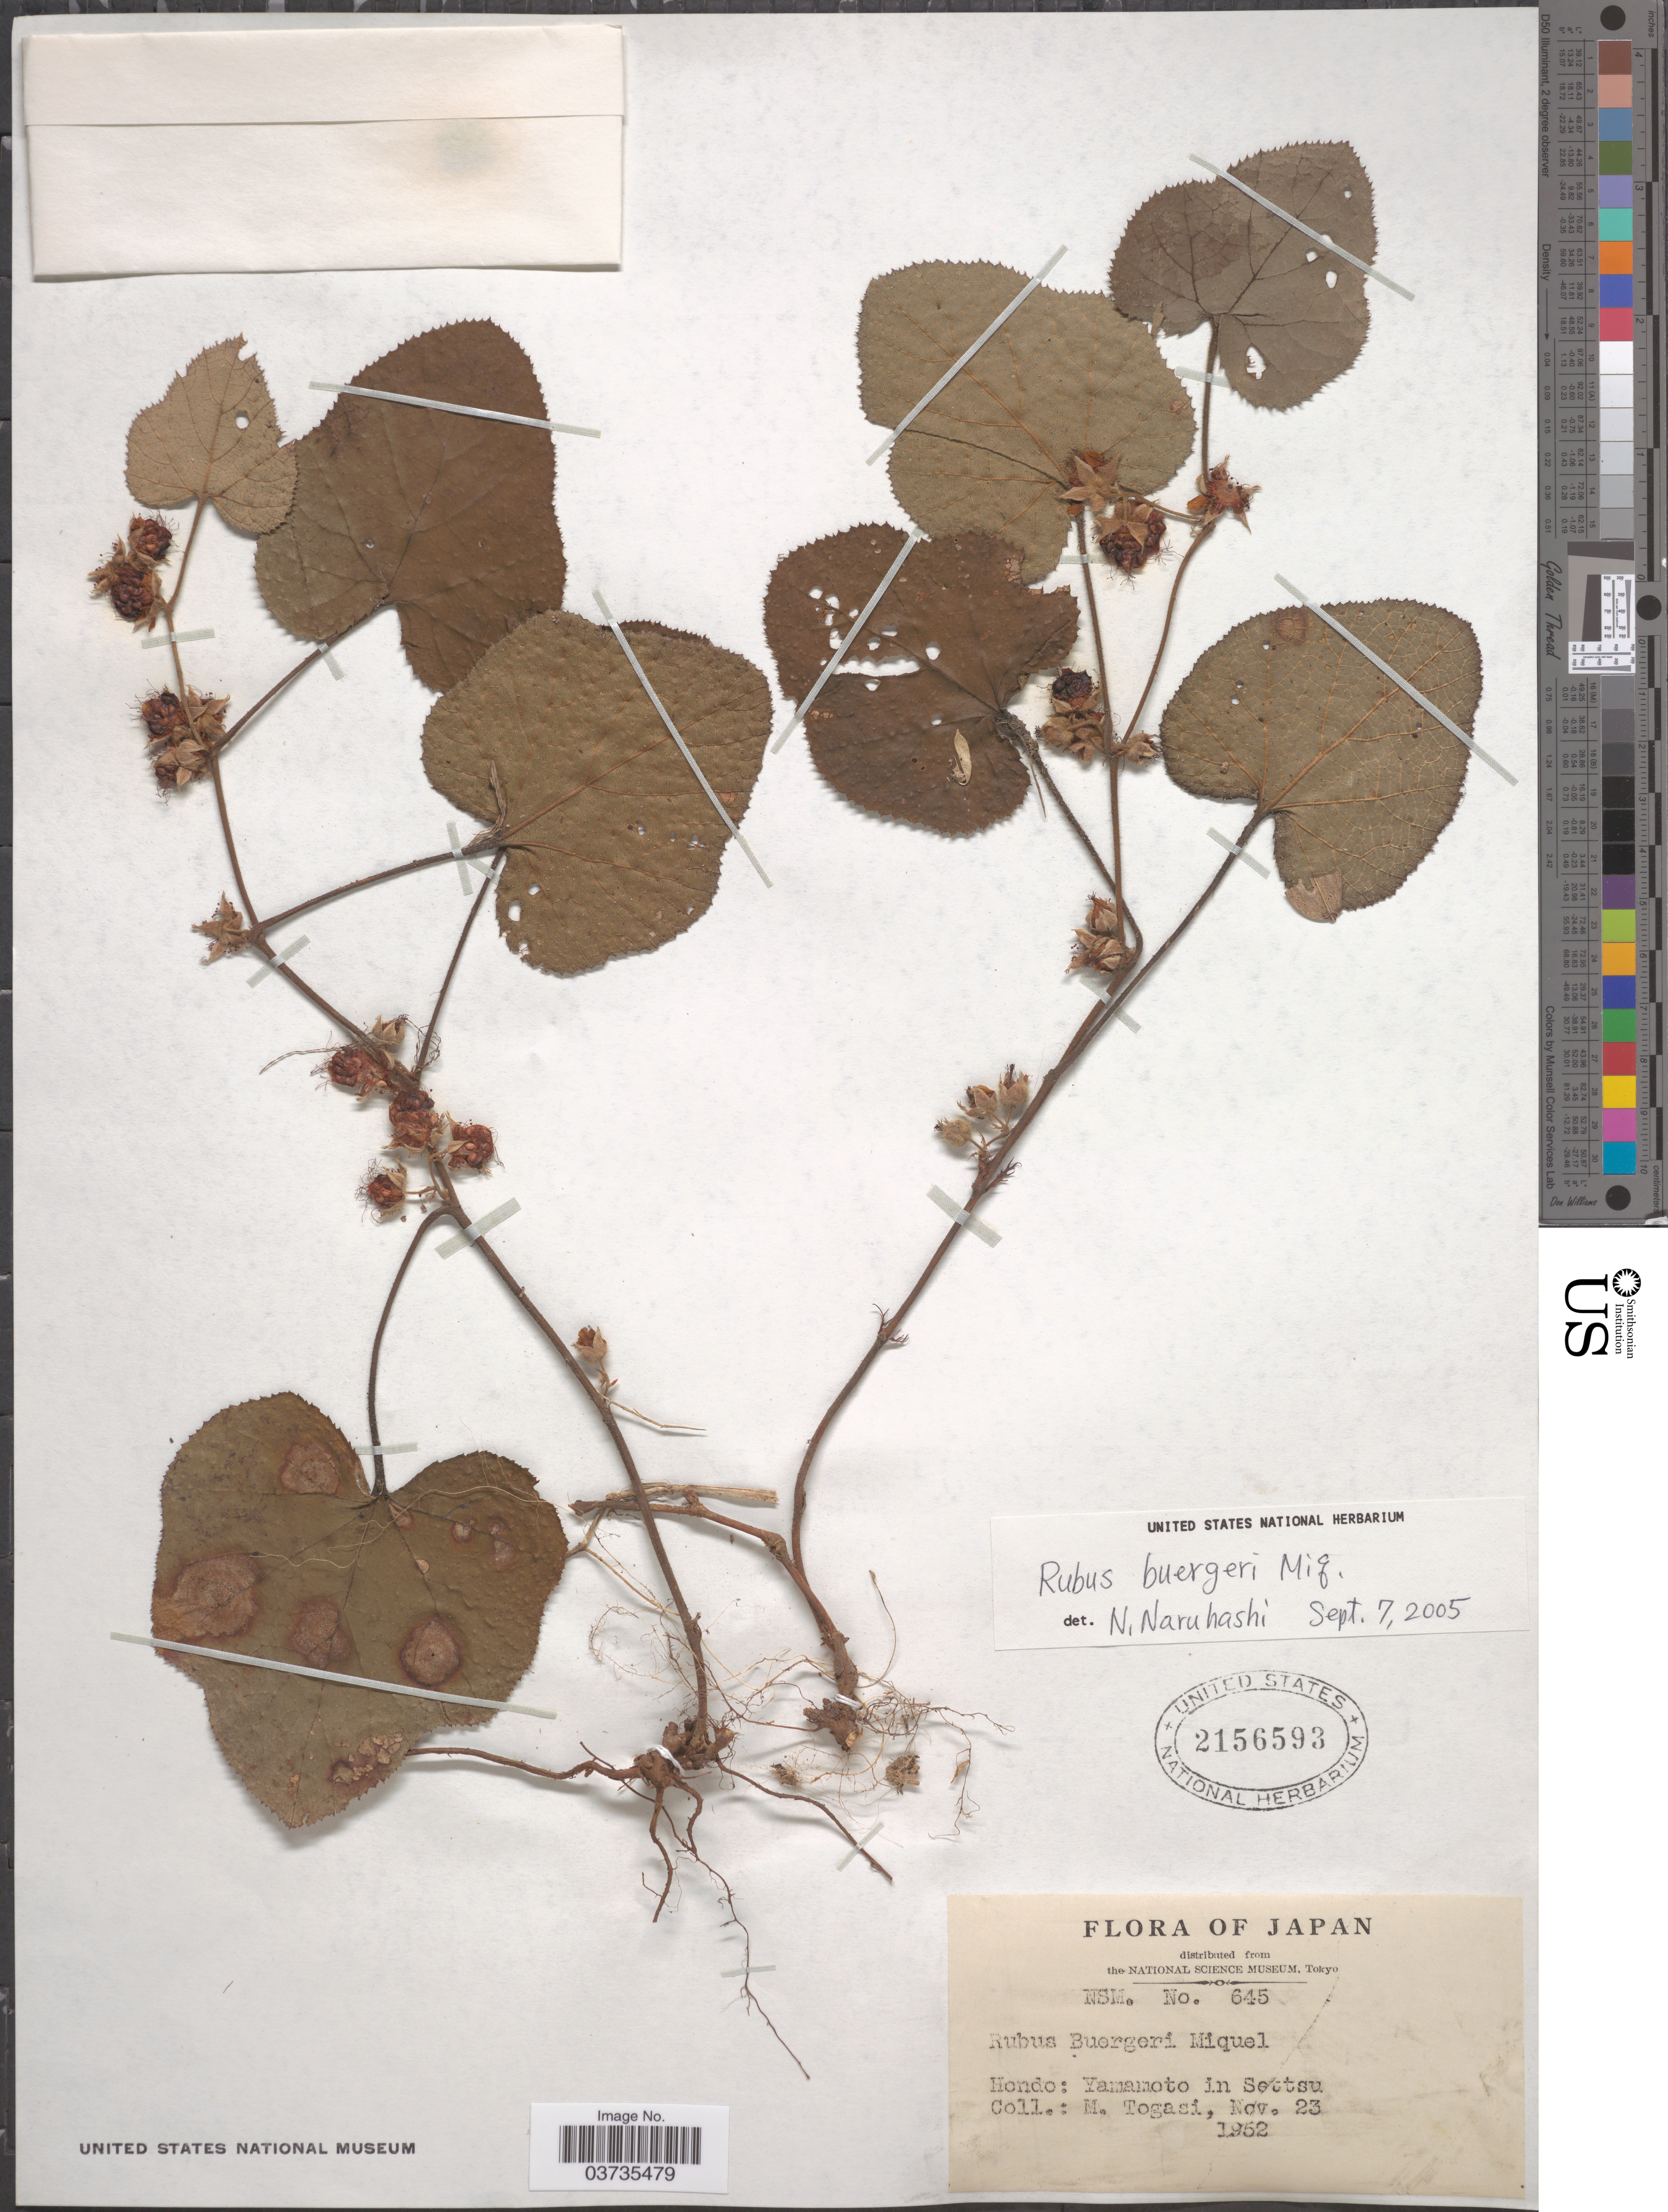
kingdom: Plantae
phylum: Tracheophyta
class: Magnoliopsida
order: Rosales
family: Rosaceae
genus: Rubus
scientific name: Rubus buergeri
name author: Miq.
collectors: M. Togasi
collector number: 645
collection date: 1952-11-23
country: Japan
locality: Hondo: Yamamoto, in Settsu.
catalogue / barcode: US 2156593